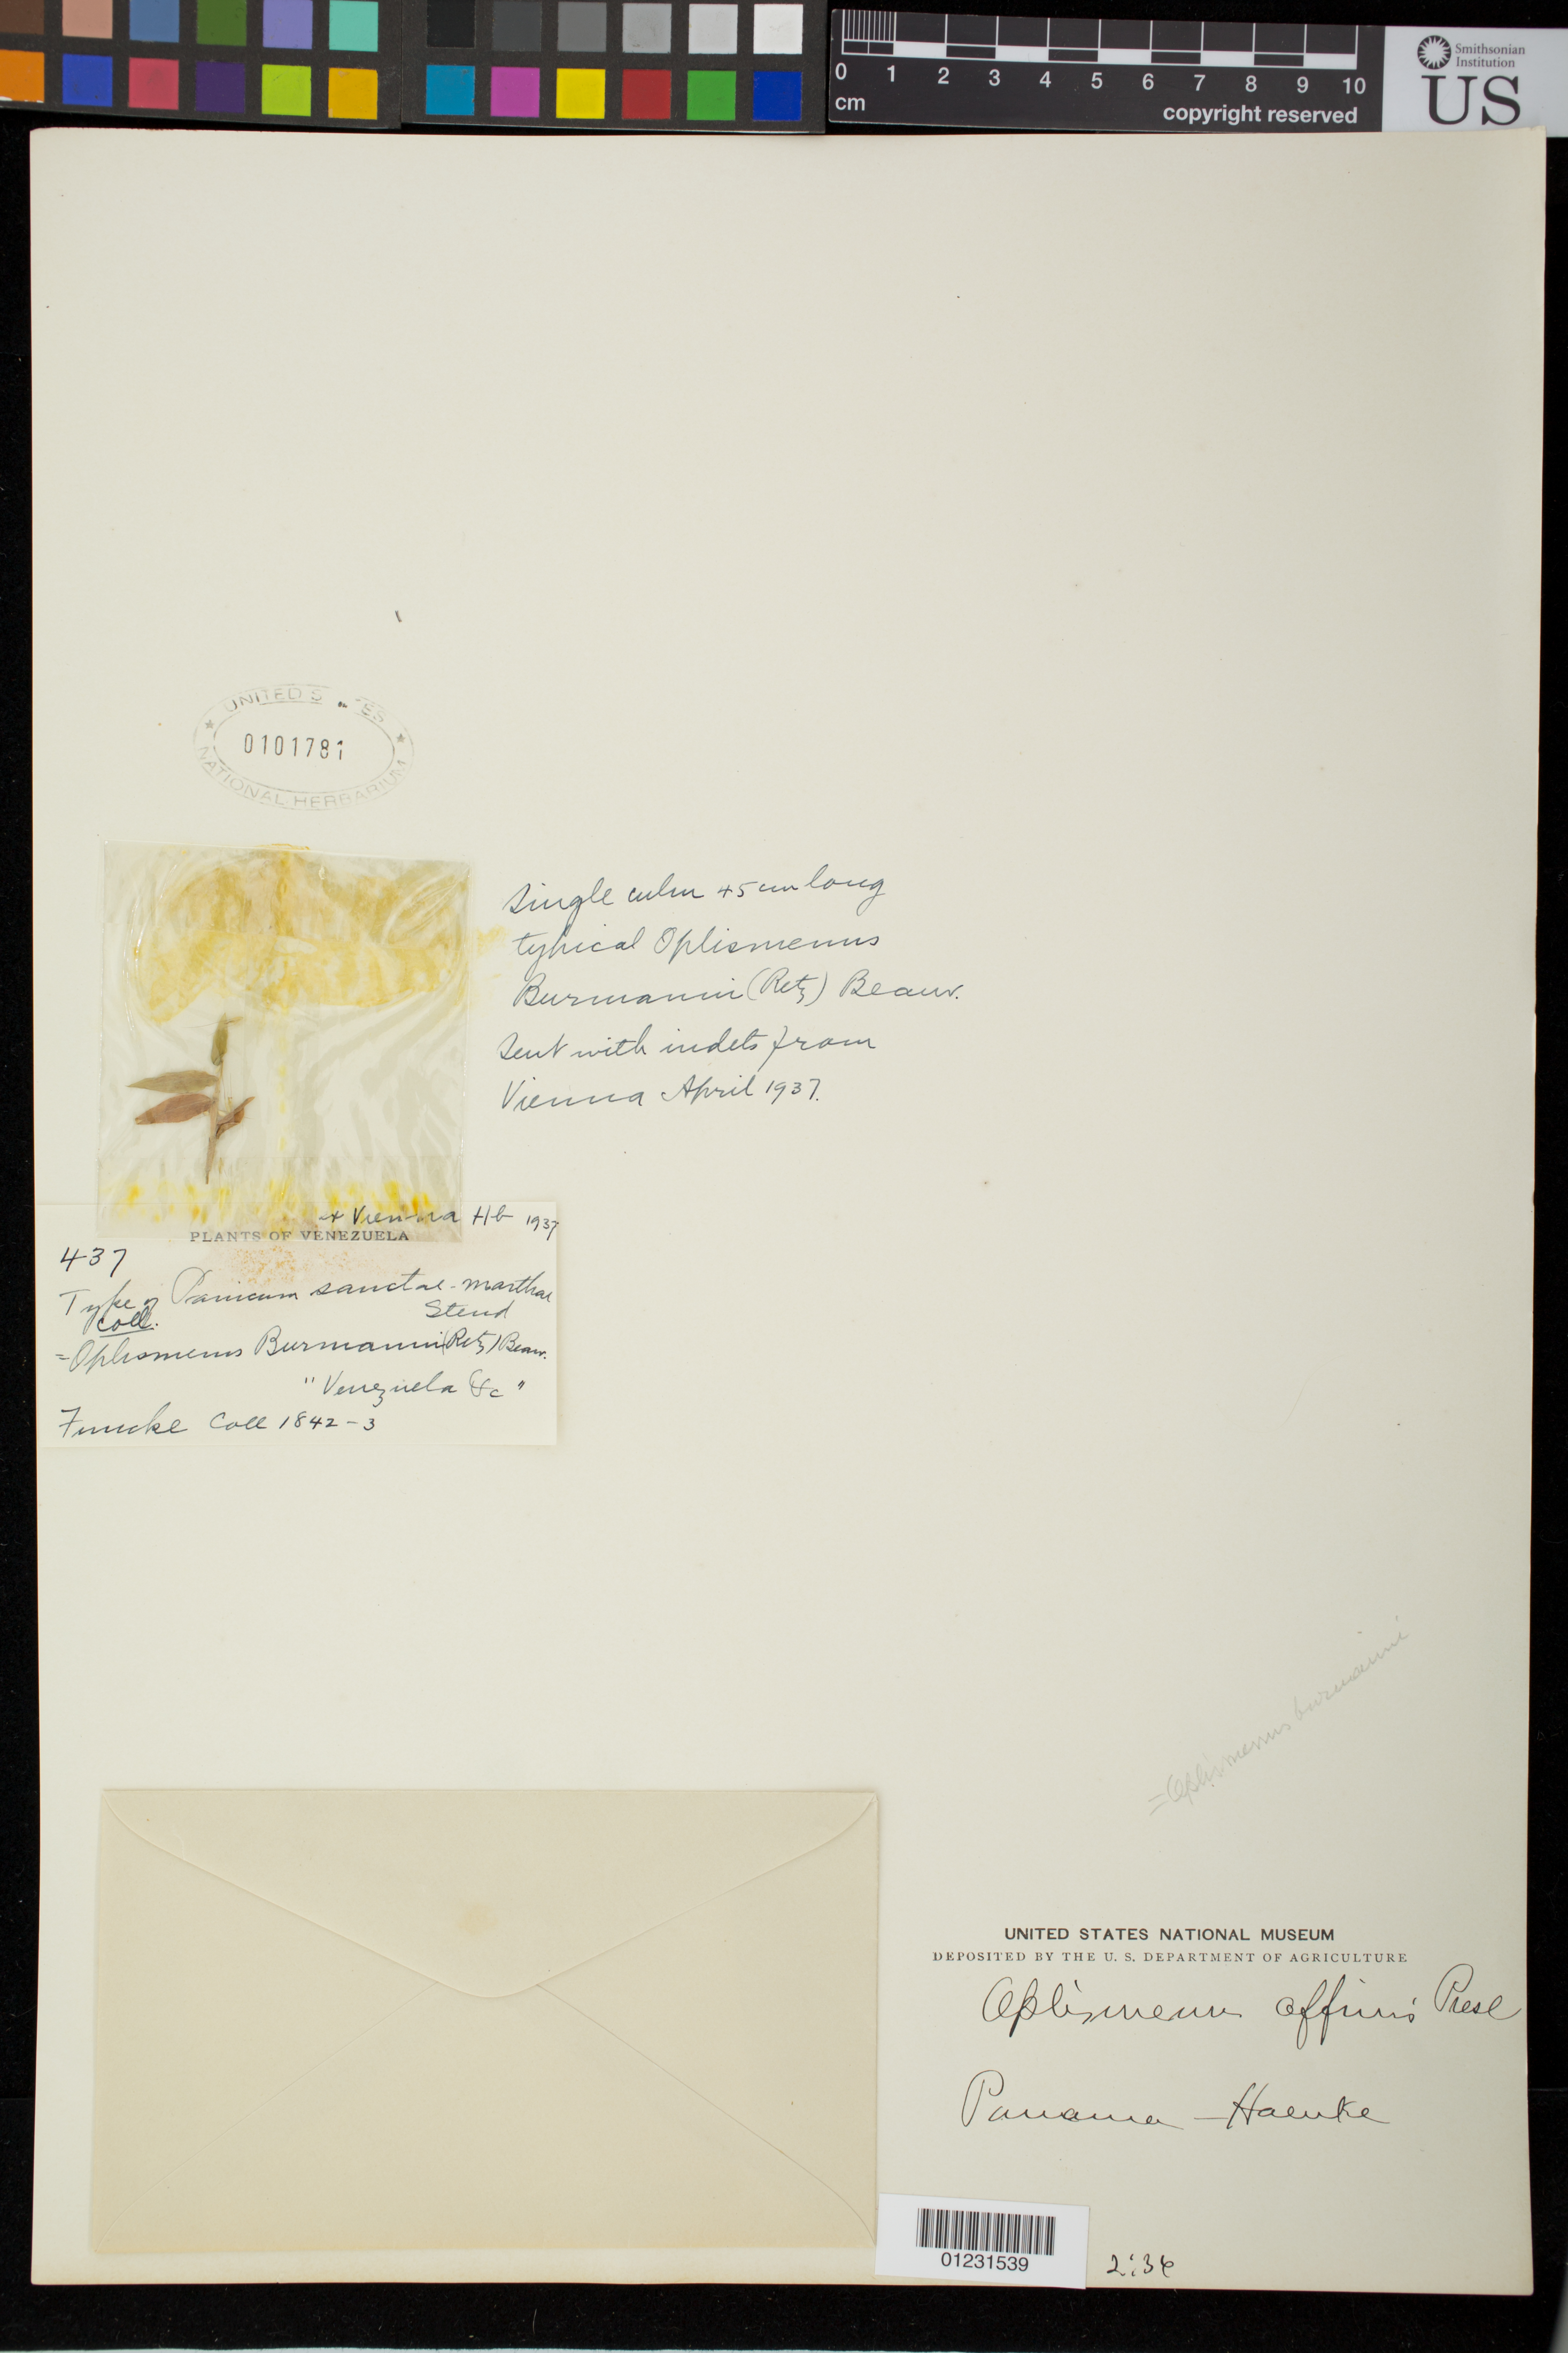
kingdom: Plantae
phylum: Tracheophyta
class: Liliopsida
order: Poales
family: Poaceae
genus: Panicum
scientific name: Panicum sanctae-marthae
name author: Steud.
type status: Isotype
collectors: -. Funck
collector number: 437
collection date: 1842/1843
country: Venezuela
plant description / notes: Fragmentary material of type specimen ex herb. Vienna.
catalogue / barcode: US 101781